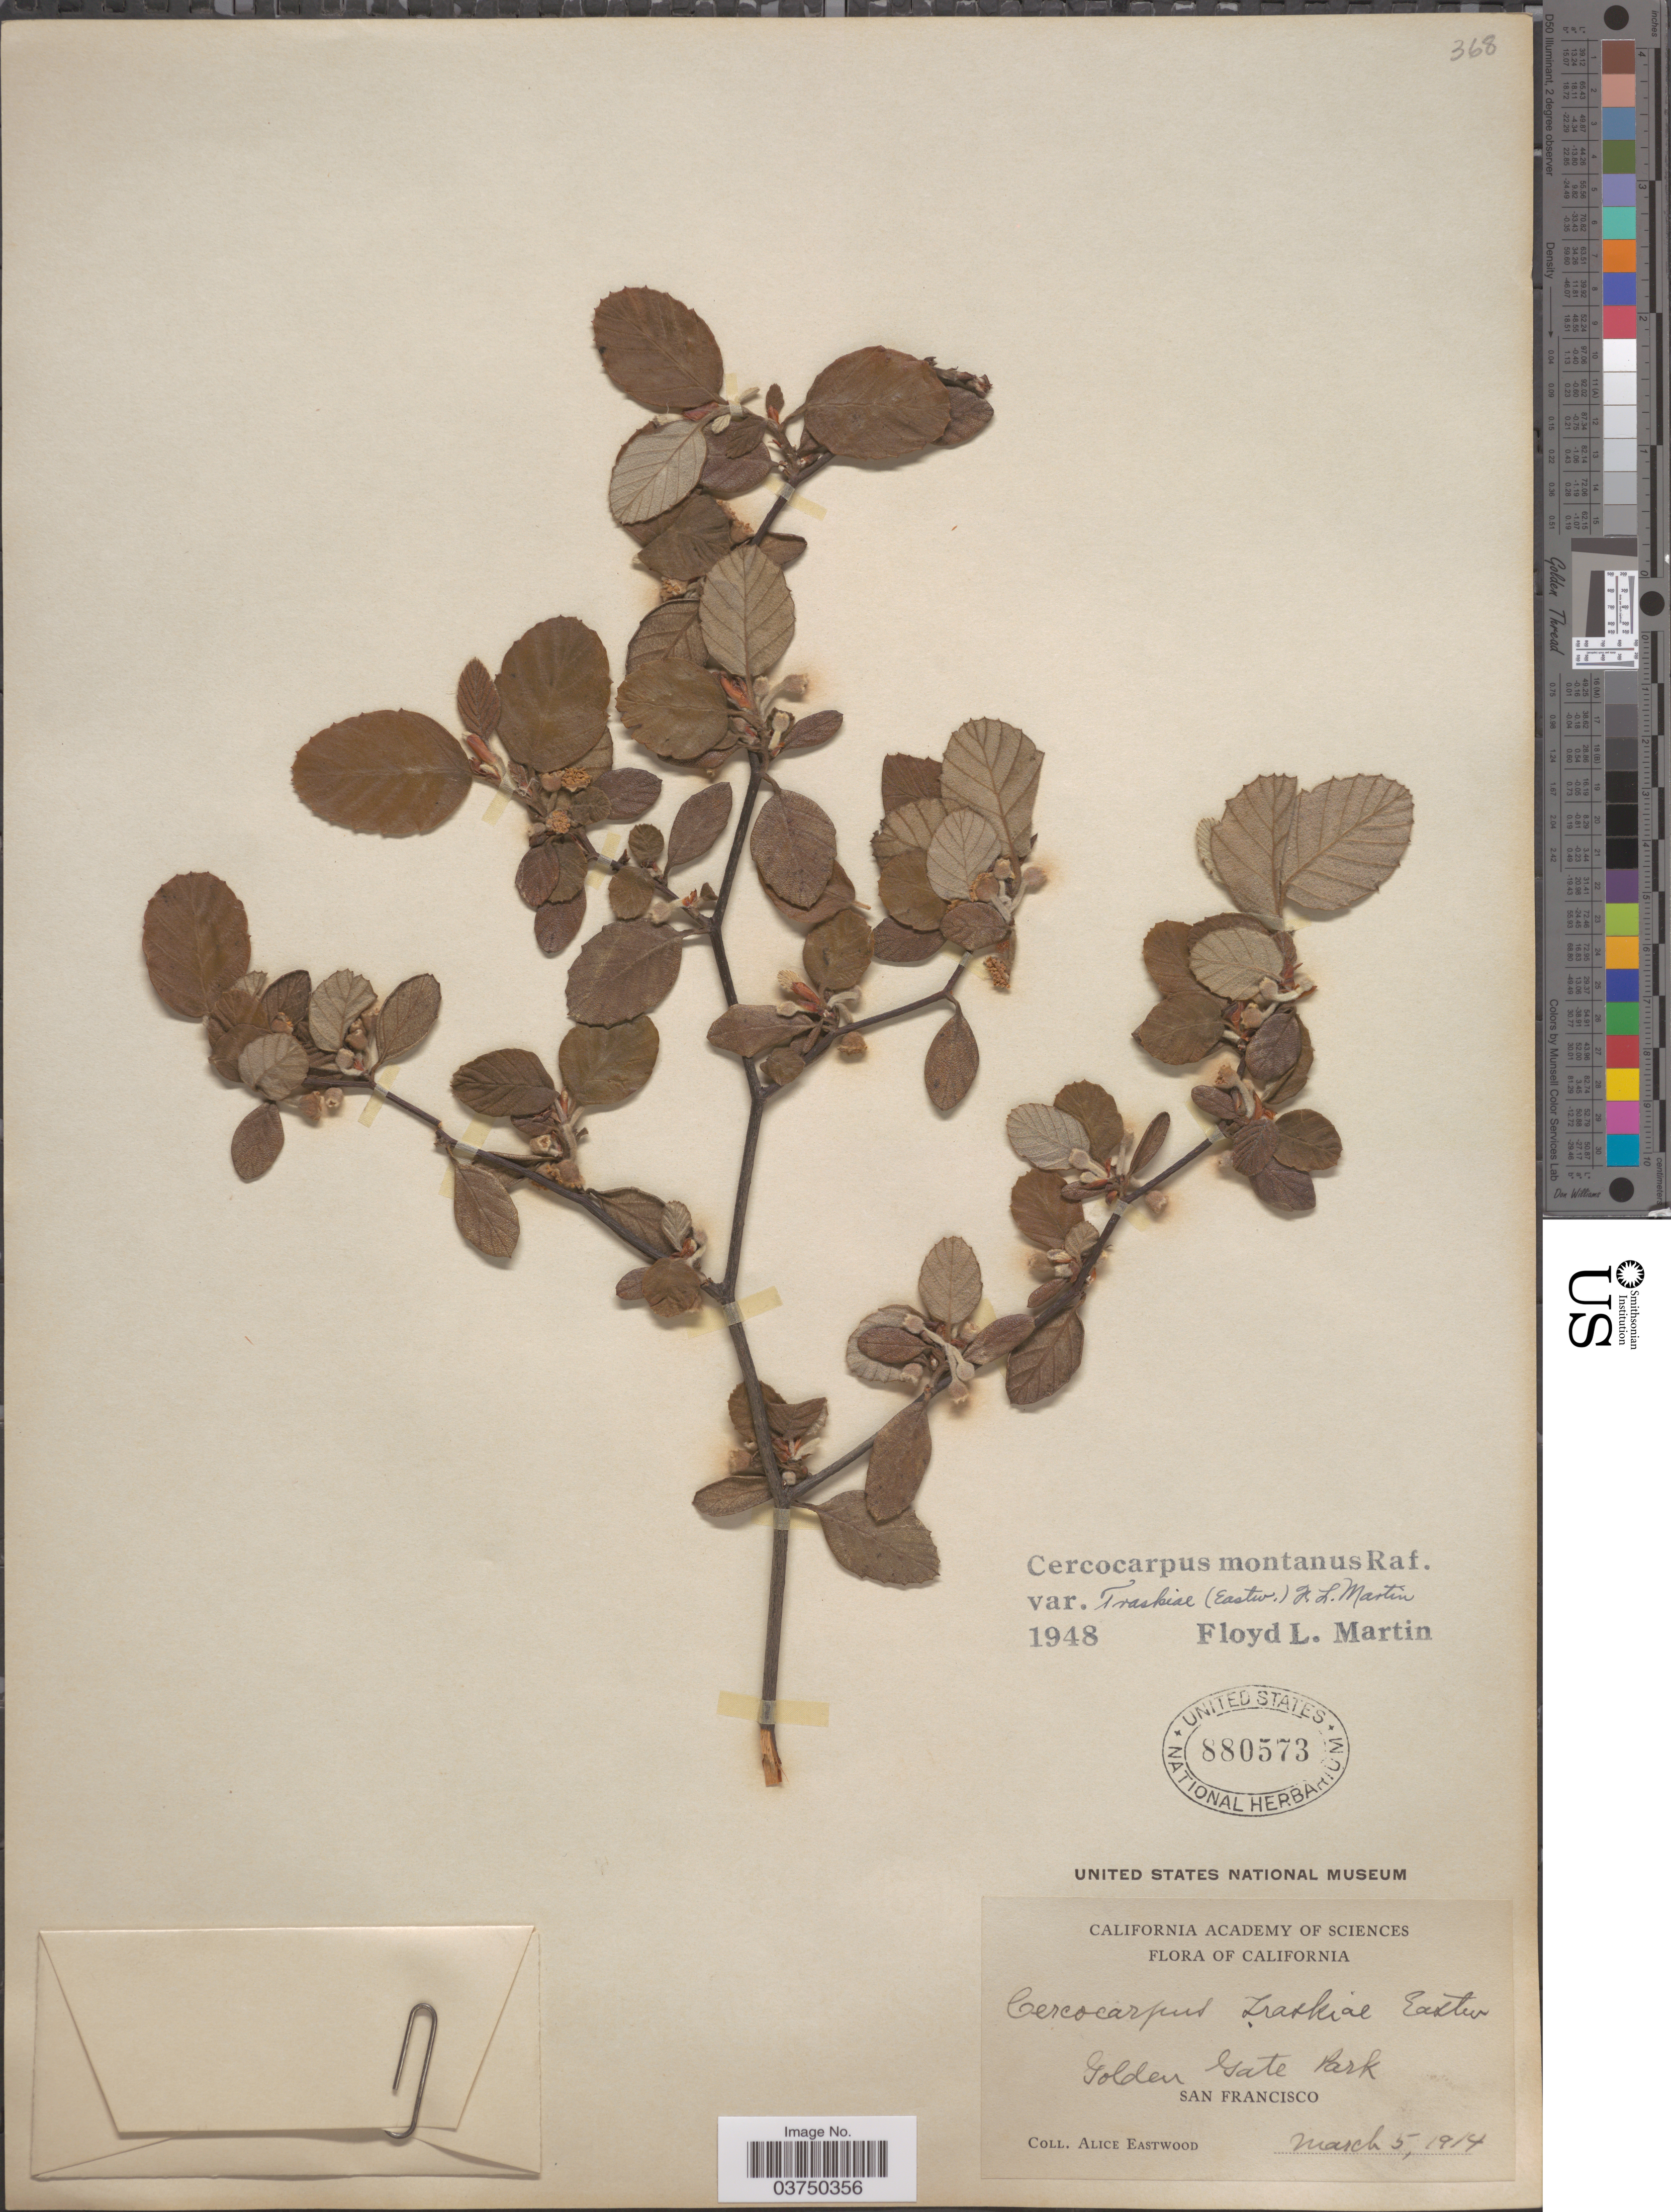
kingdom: Plantae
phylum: Tracheophyta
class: Magnoliopsida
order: Rosales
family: Rosaceae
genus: Cercocarpus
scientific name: Cercocarpus montanus var. traskiae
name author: (Eastw.) F.L. Martin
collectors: A. Eastwood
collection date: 1914-03-05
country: United States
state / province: California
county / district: San Francisco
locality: Golden Gate Park. San Francisco.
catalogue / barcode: US 880573